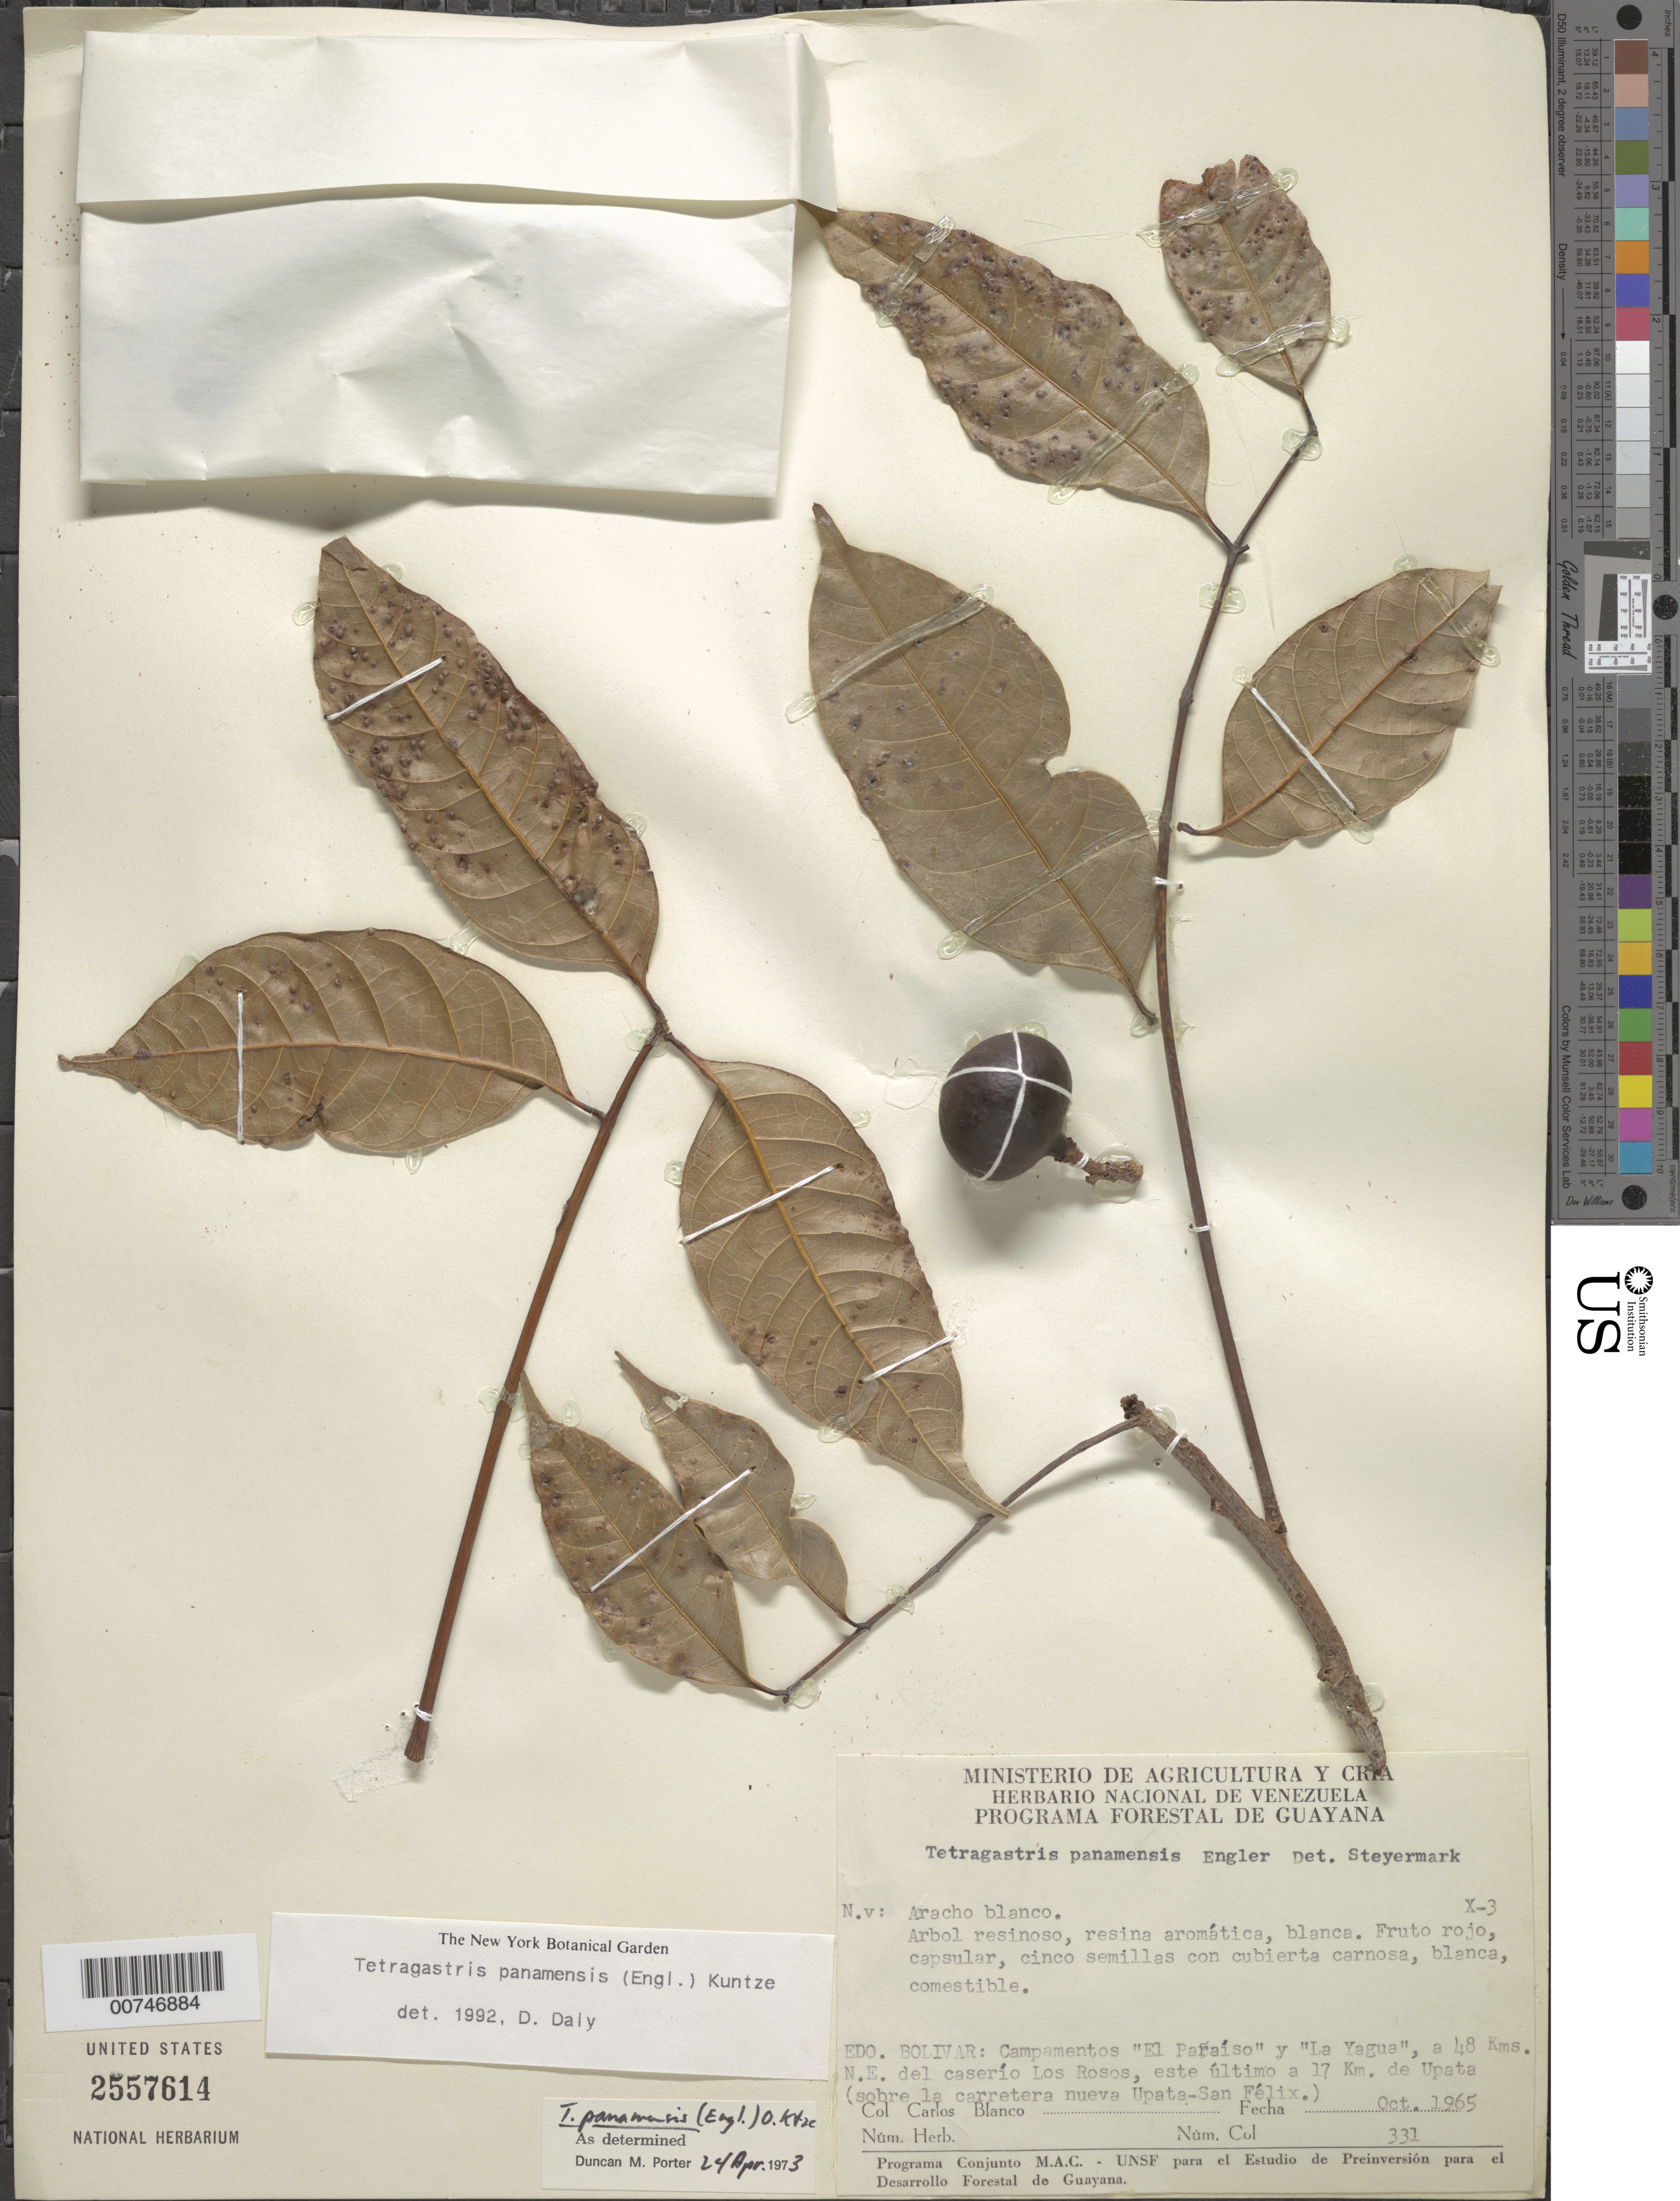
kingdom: Plantae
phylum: Tracheophyta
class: Magnoliopsida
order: Sapindales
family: Burseraceae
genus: Protium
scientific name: Protium stevensonii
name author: (Standl.) Daly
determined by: Daly, Douglas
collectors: C. A. Blanco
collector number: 331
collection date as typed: Oct-65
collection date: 1965-10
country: Venezuela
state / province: Bolívar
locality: Campamentos "El Paraiso" y "La Yagua", 48 km NE del caserío Los Rosos, 17 km E de Upata (sobre la carretera nueva Upata-San Felix)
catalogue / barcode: US 2557614